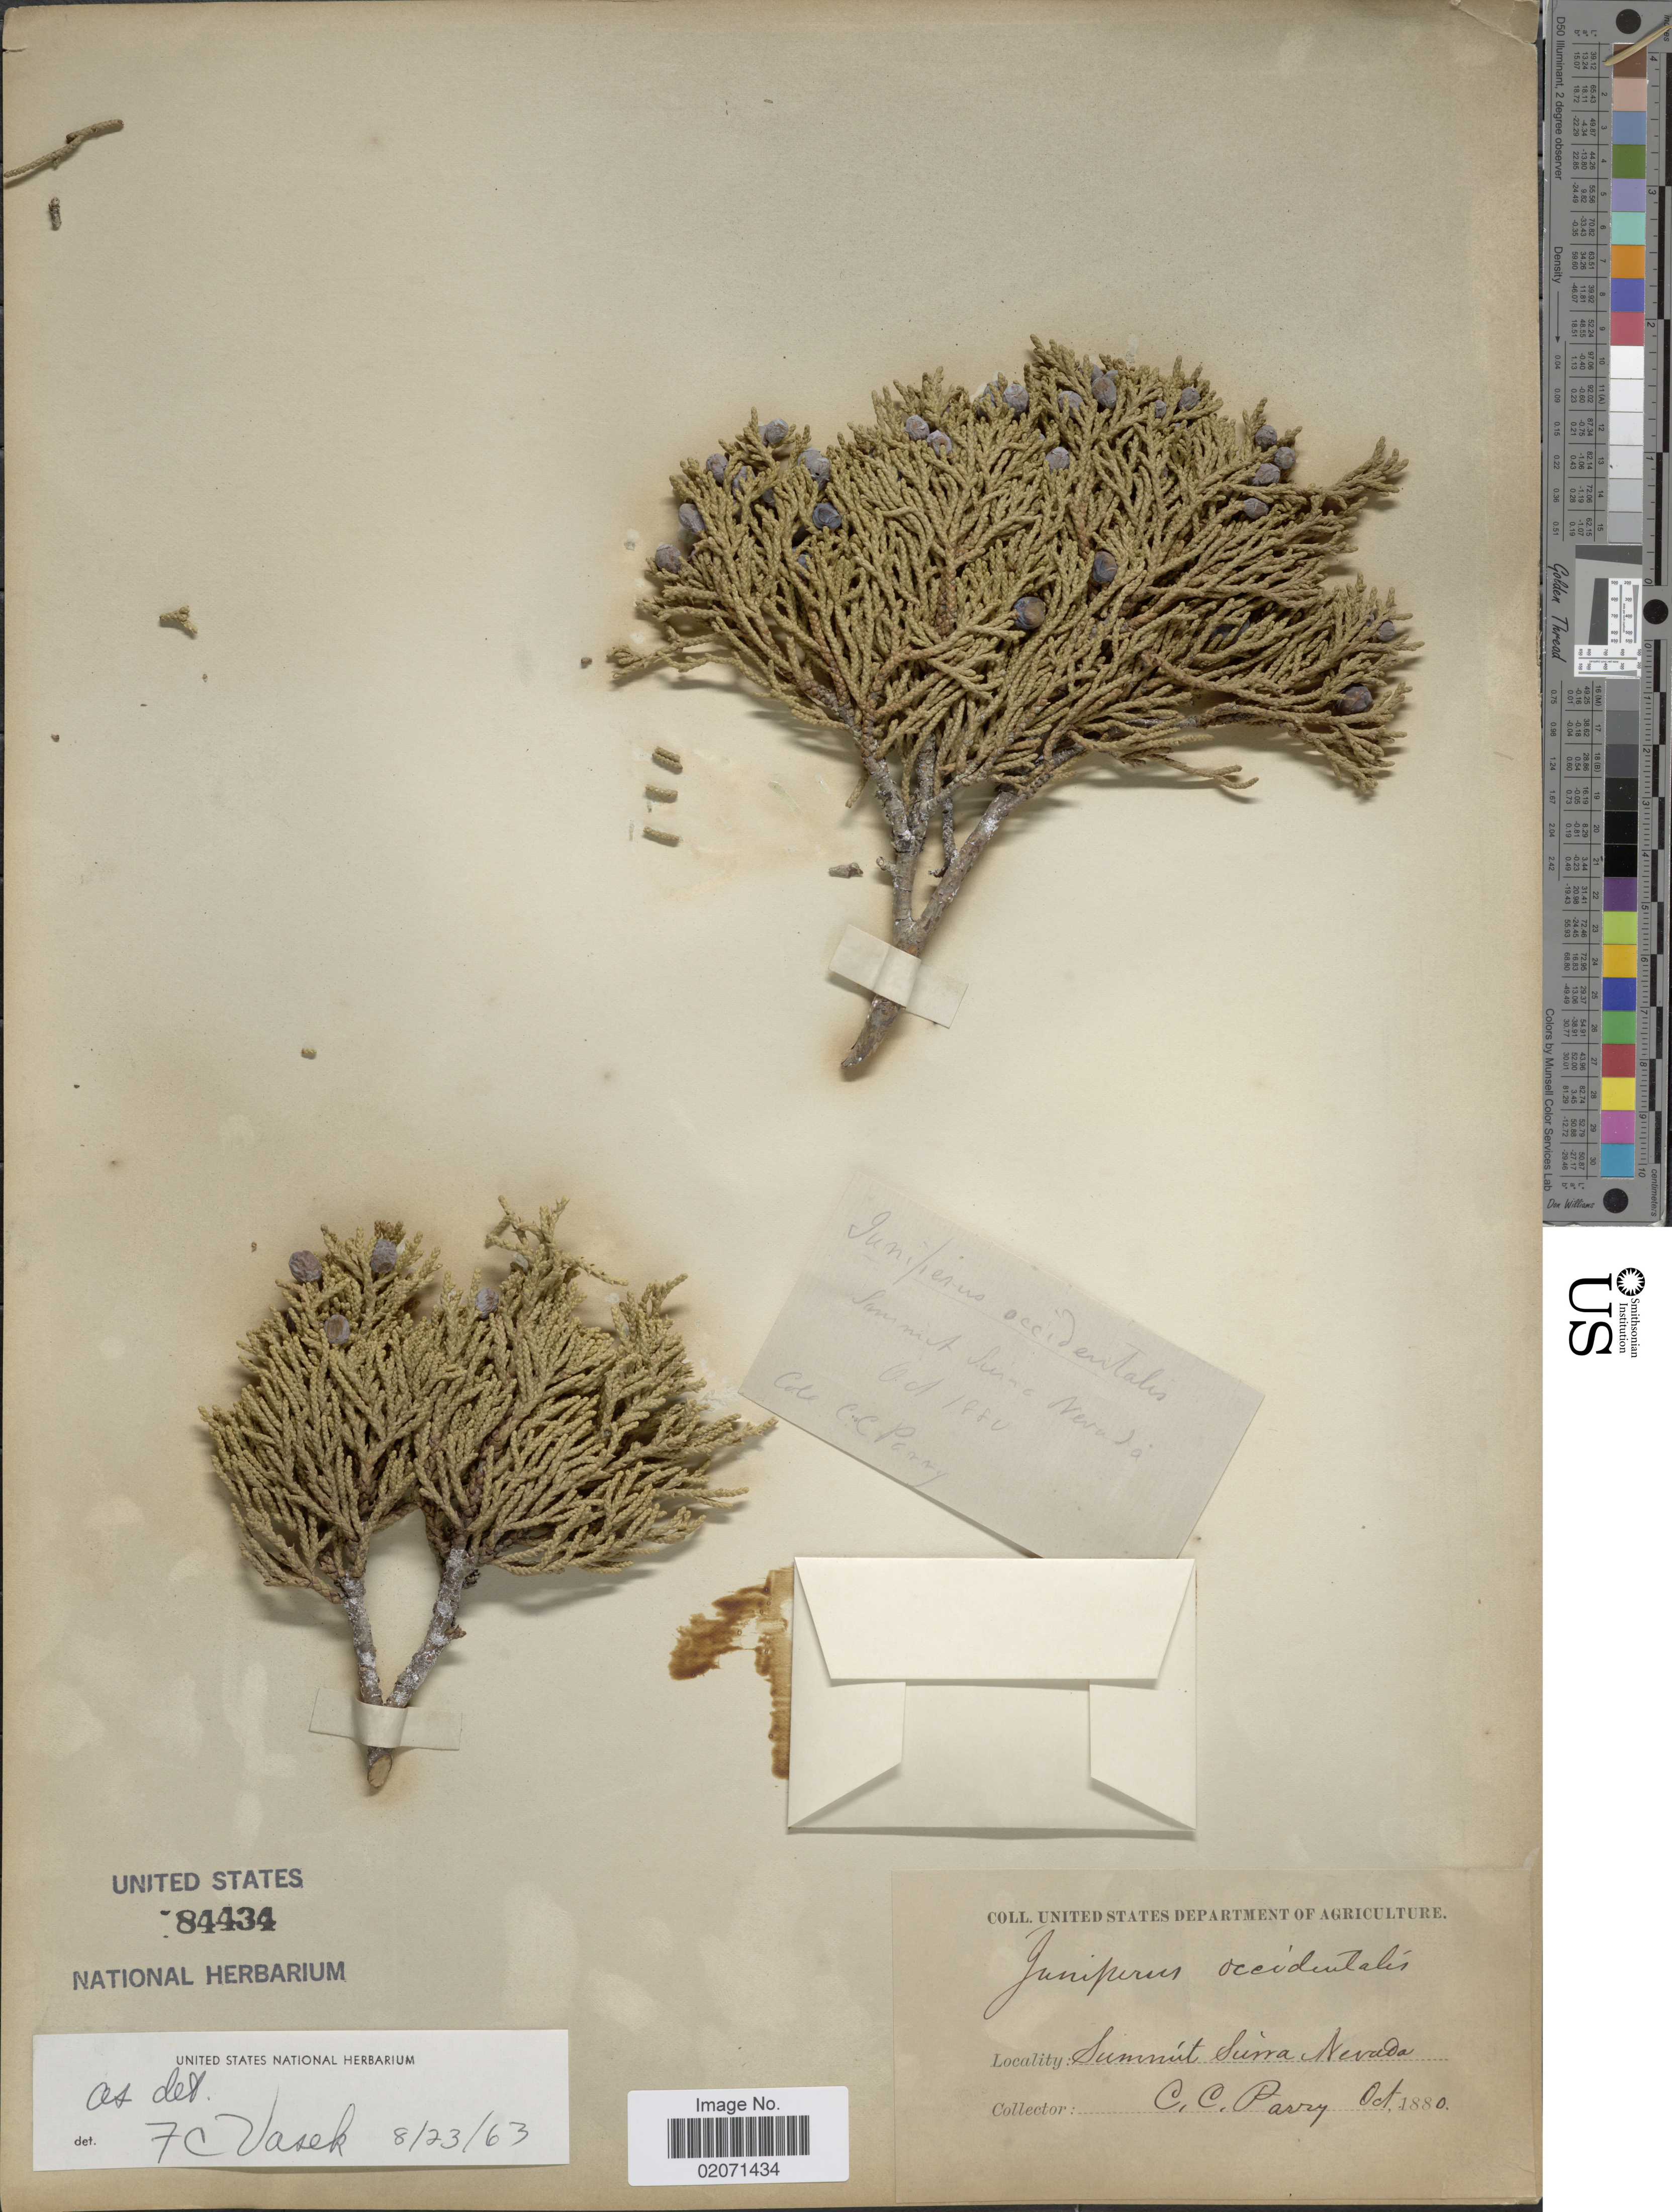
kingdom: Plantae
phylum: Tracheophyta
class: Pinopsida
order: Pinales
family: Cupressaceae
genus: Juniperus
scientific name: Juniperus occidentalis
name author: Hook.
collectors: C. C. Parry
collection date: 1880-10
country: United States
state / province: California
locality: Summit Sierra Nevada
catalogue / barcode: US 84434